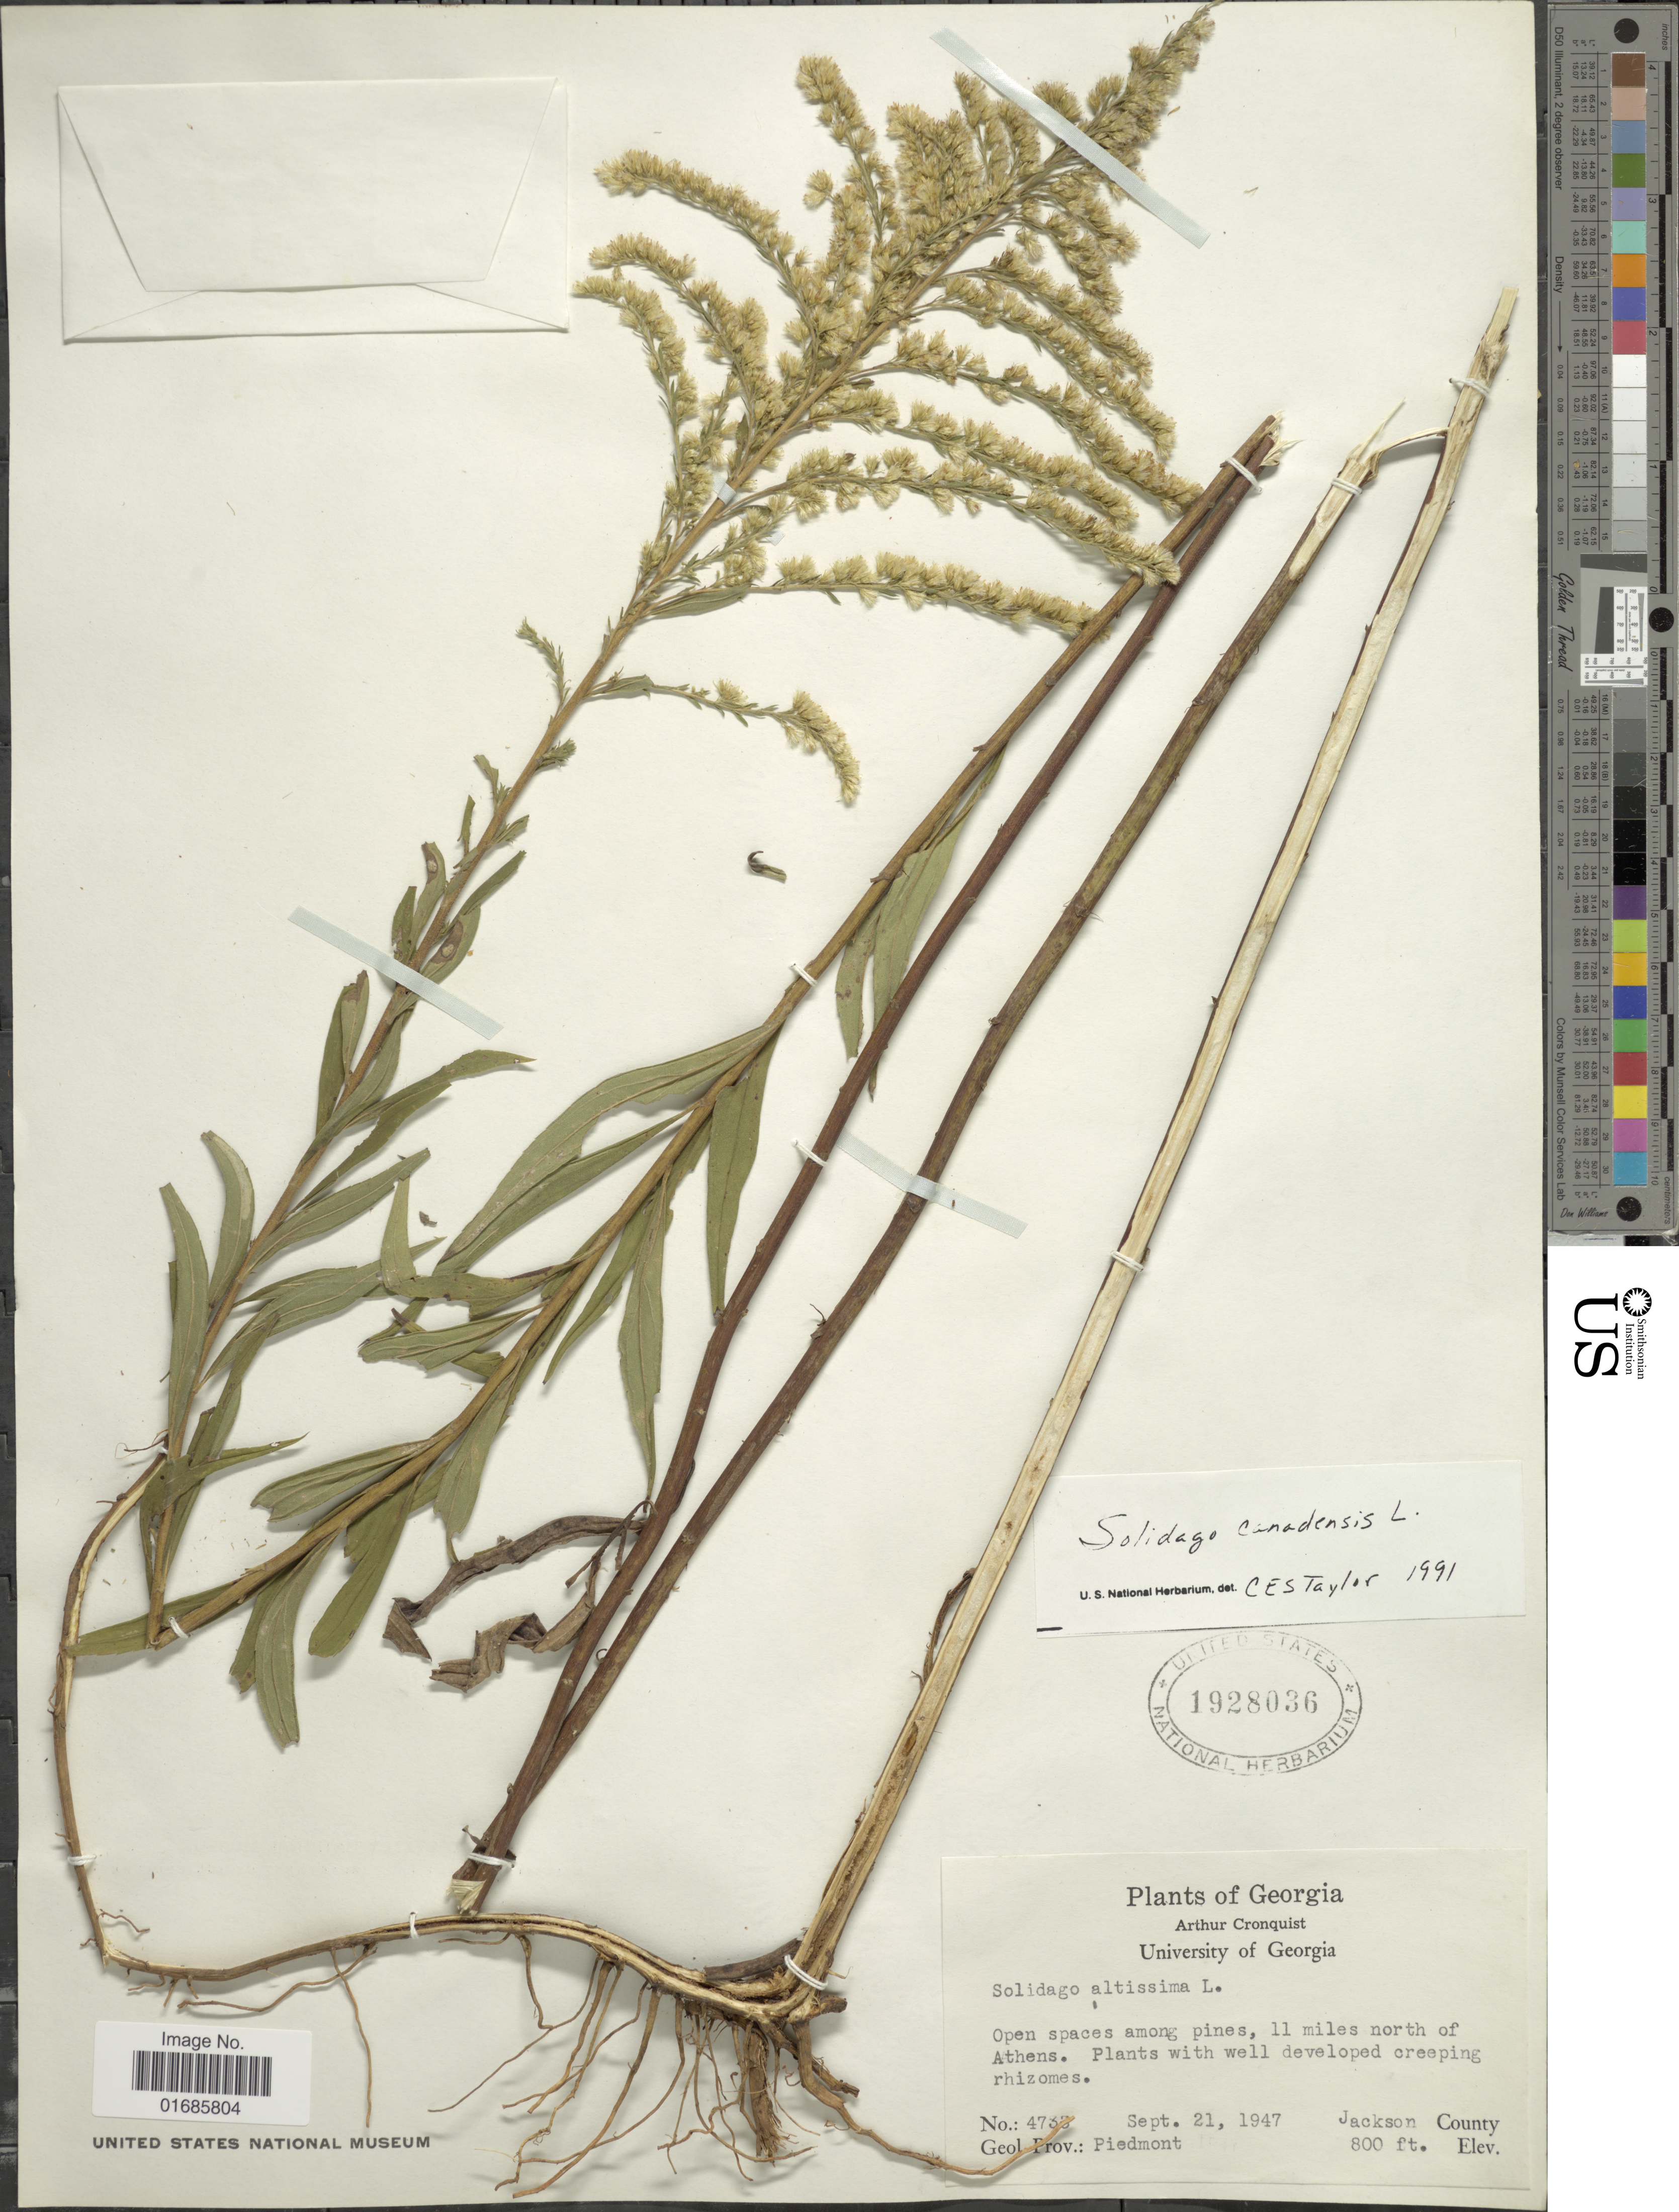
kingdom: Plantae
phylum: Tracheophyta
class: Magnoliopsida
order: Asterales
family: Asteraceae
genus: Solidago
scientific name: Solidago canadensis var. scabra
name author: (Muhl. ex Willd.) Torr. & A. Gray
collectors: A. J. Cronquist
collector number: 4733*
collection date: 1947-09-21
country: United States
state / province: Georgia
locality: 11 miles north of Athens, Jackson County, Geol. Prov., Piedmont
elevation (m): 244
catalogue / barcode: US 1928036